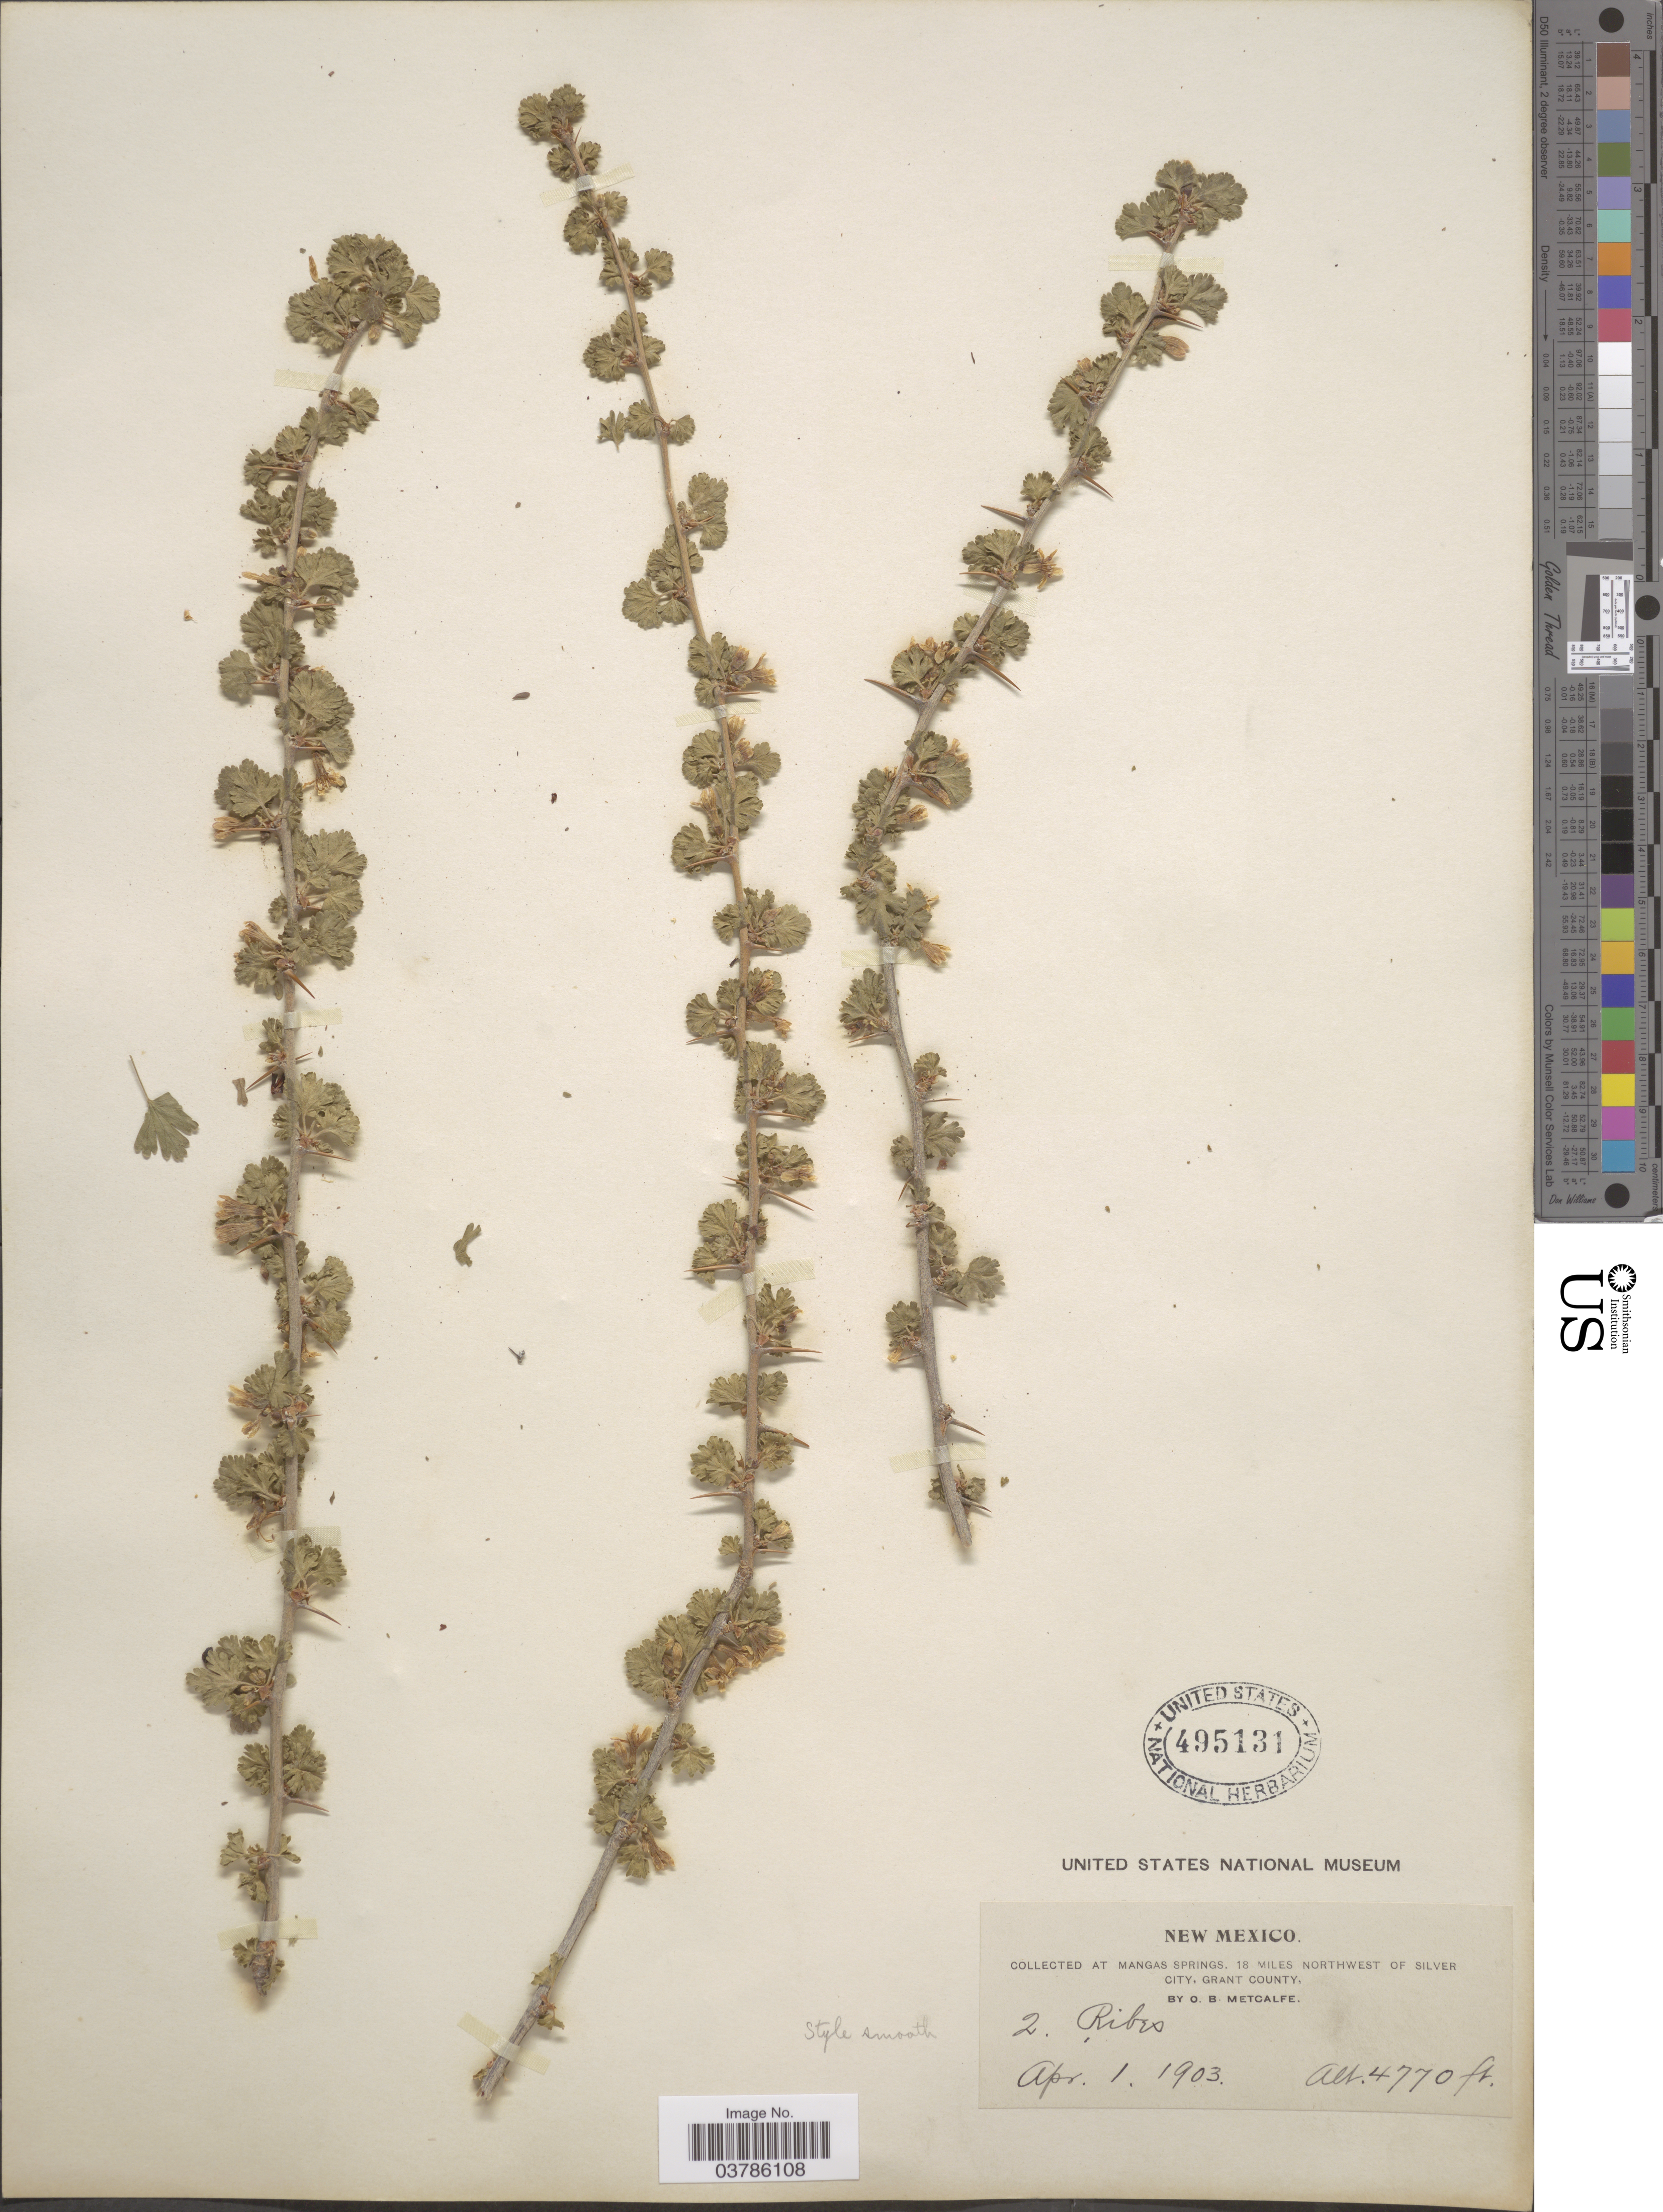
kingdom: Plantae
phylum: Tracheophyta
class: Magnoliopsida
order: Saxifragales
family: Grossulariaceae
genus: Ribes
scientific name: Ribes sp.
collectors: O. B. Metcalfe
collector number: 2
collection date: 1903-04-01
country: United States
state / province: New Mexico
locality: At Mangas Springs, 18 miles Northwest of Silver City, Grant County.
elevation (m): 1454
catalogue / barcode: US 495131